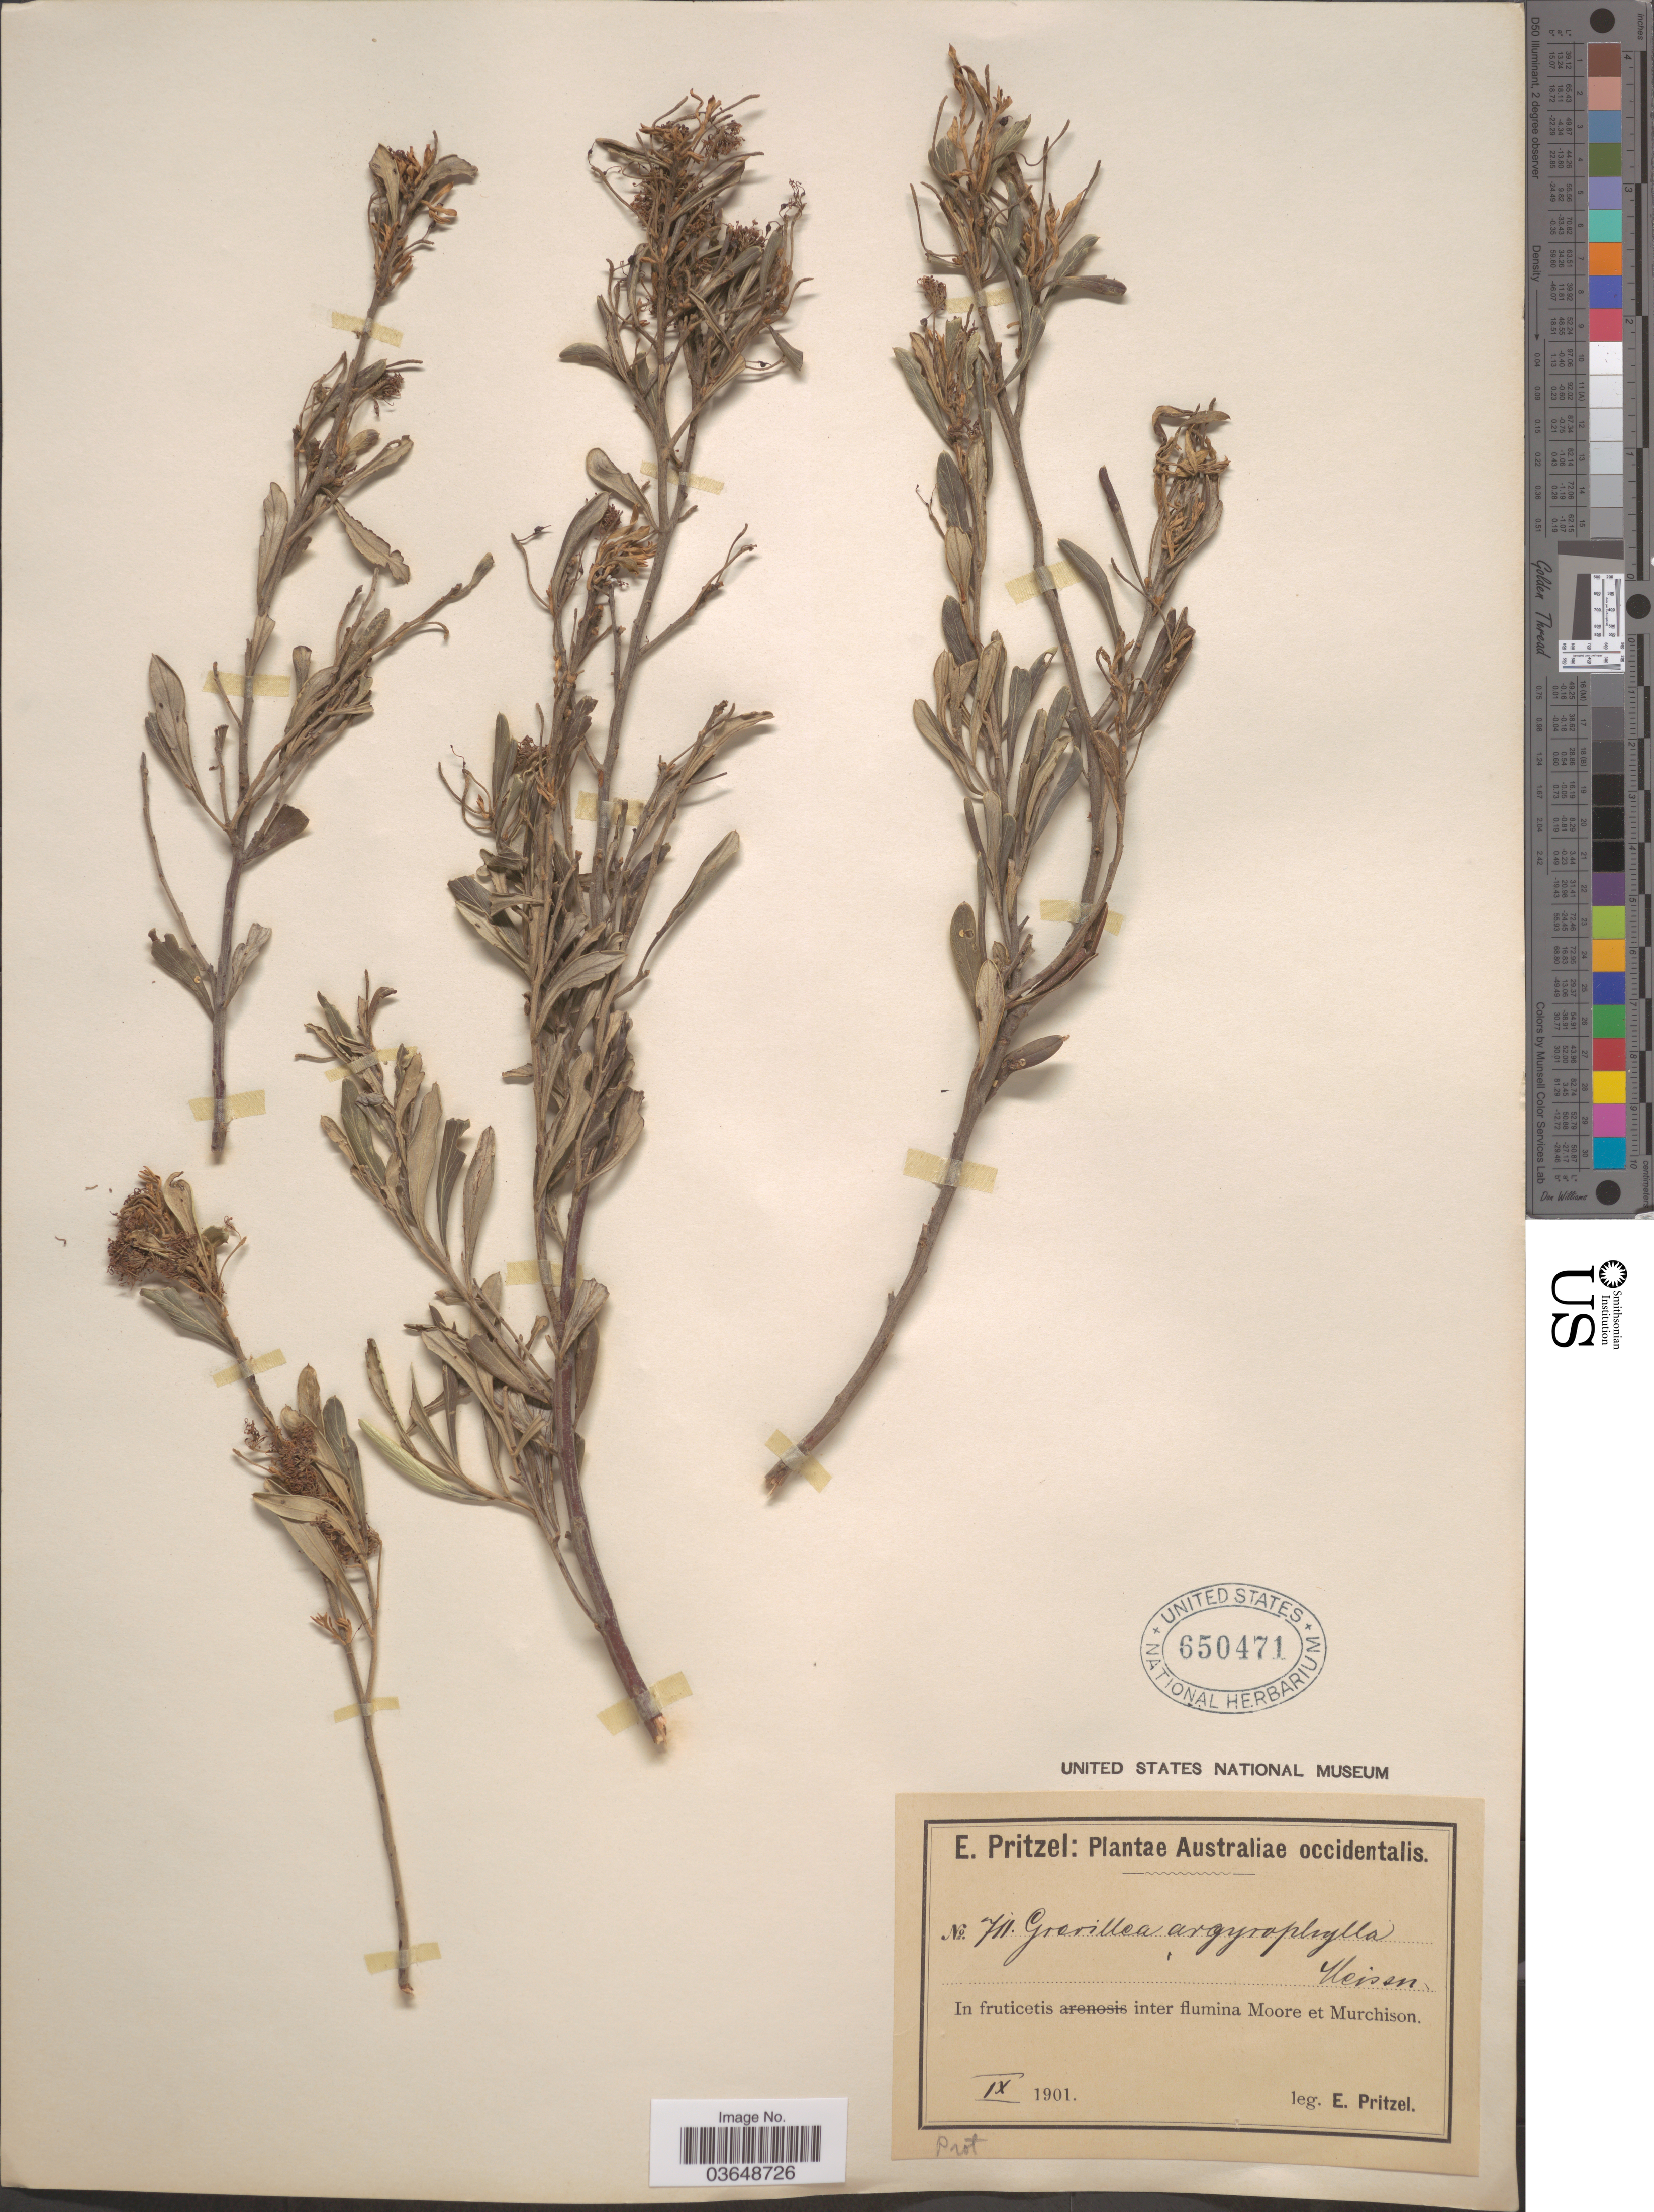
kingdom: Plantae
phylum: Tracheophyta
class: Magnoliopsida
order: Proteales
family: Proteaceae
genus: Grevillea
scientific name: Grevillea argyrophylla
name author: Meisn.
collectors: E. G. Pritzel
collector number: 711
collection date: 1901-09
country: Australia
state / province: Western Australia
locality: Australiae occidentalis. In fruticetis inter flumina Moore et Murchison.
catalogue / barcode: US 650471